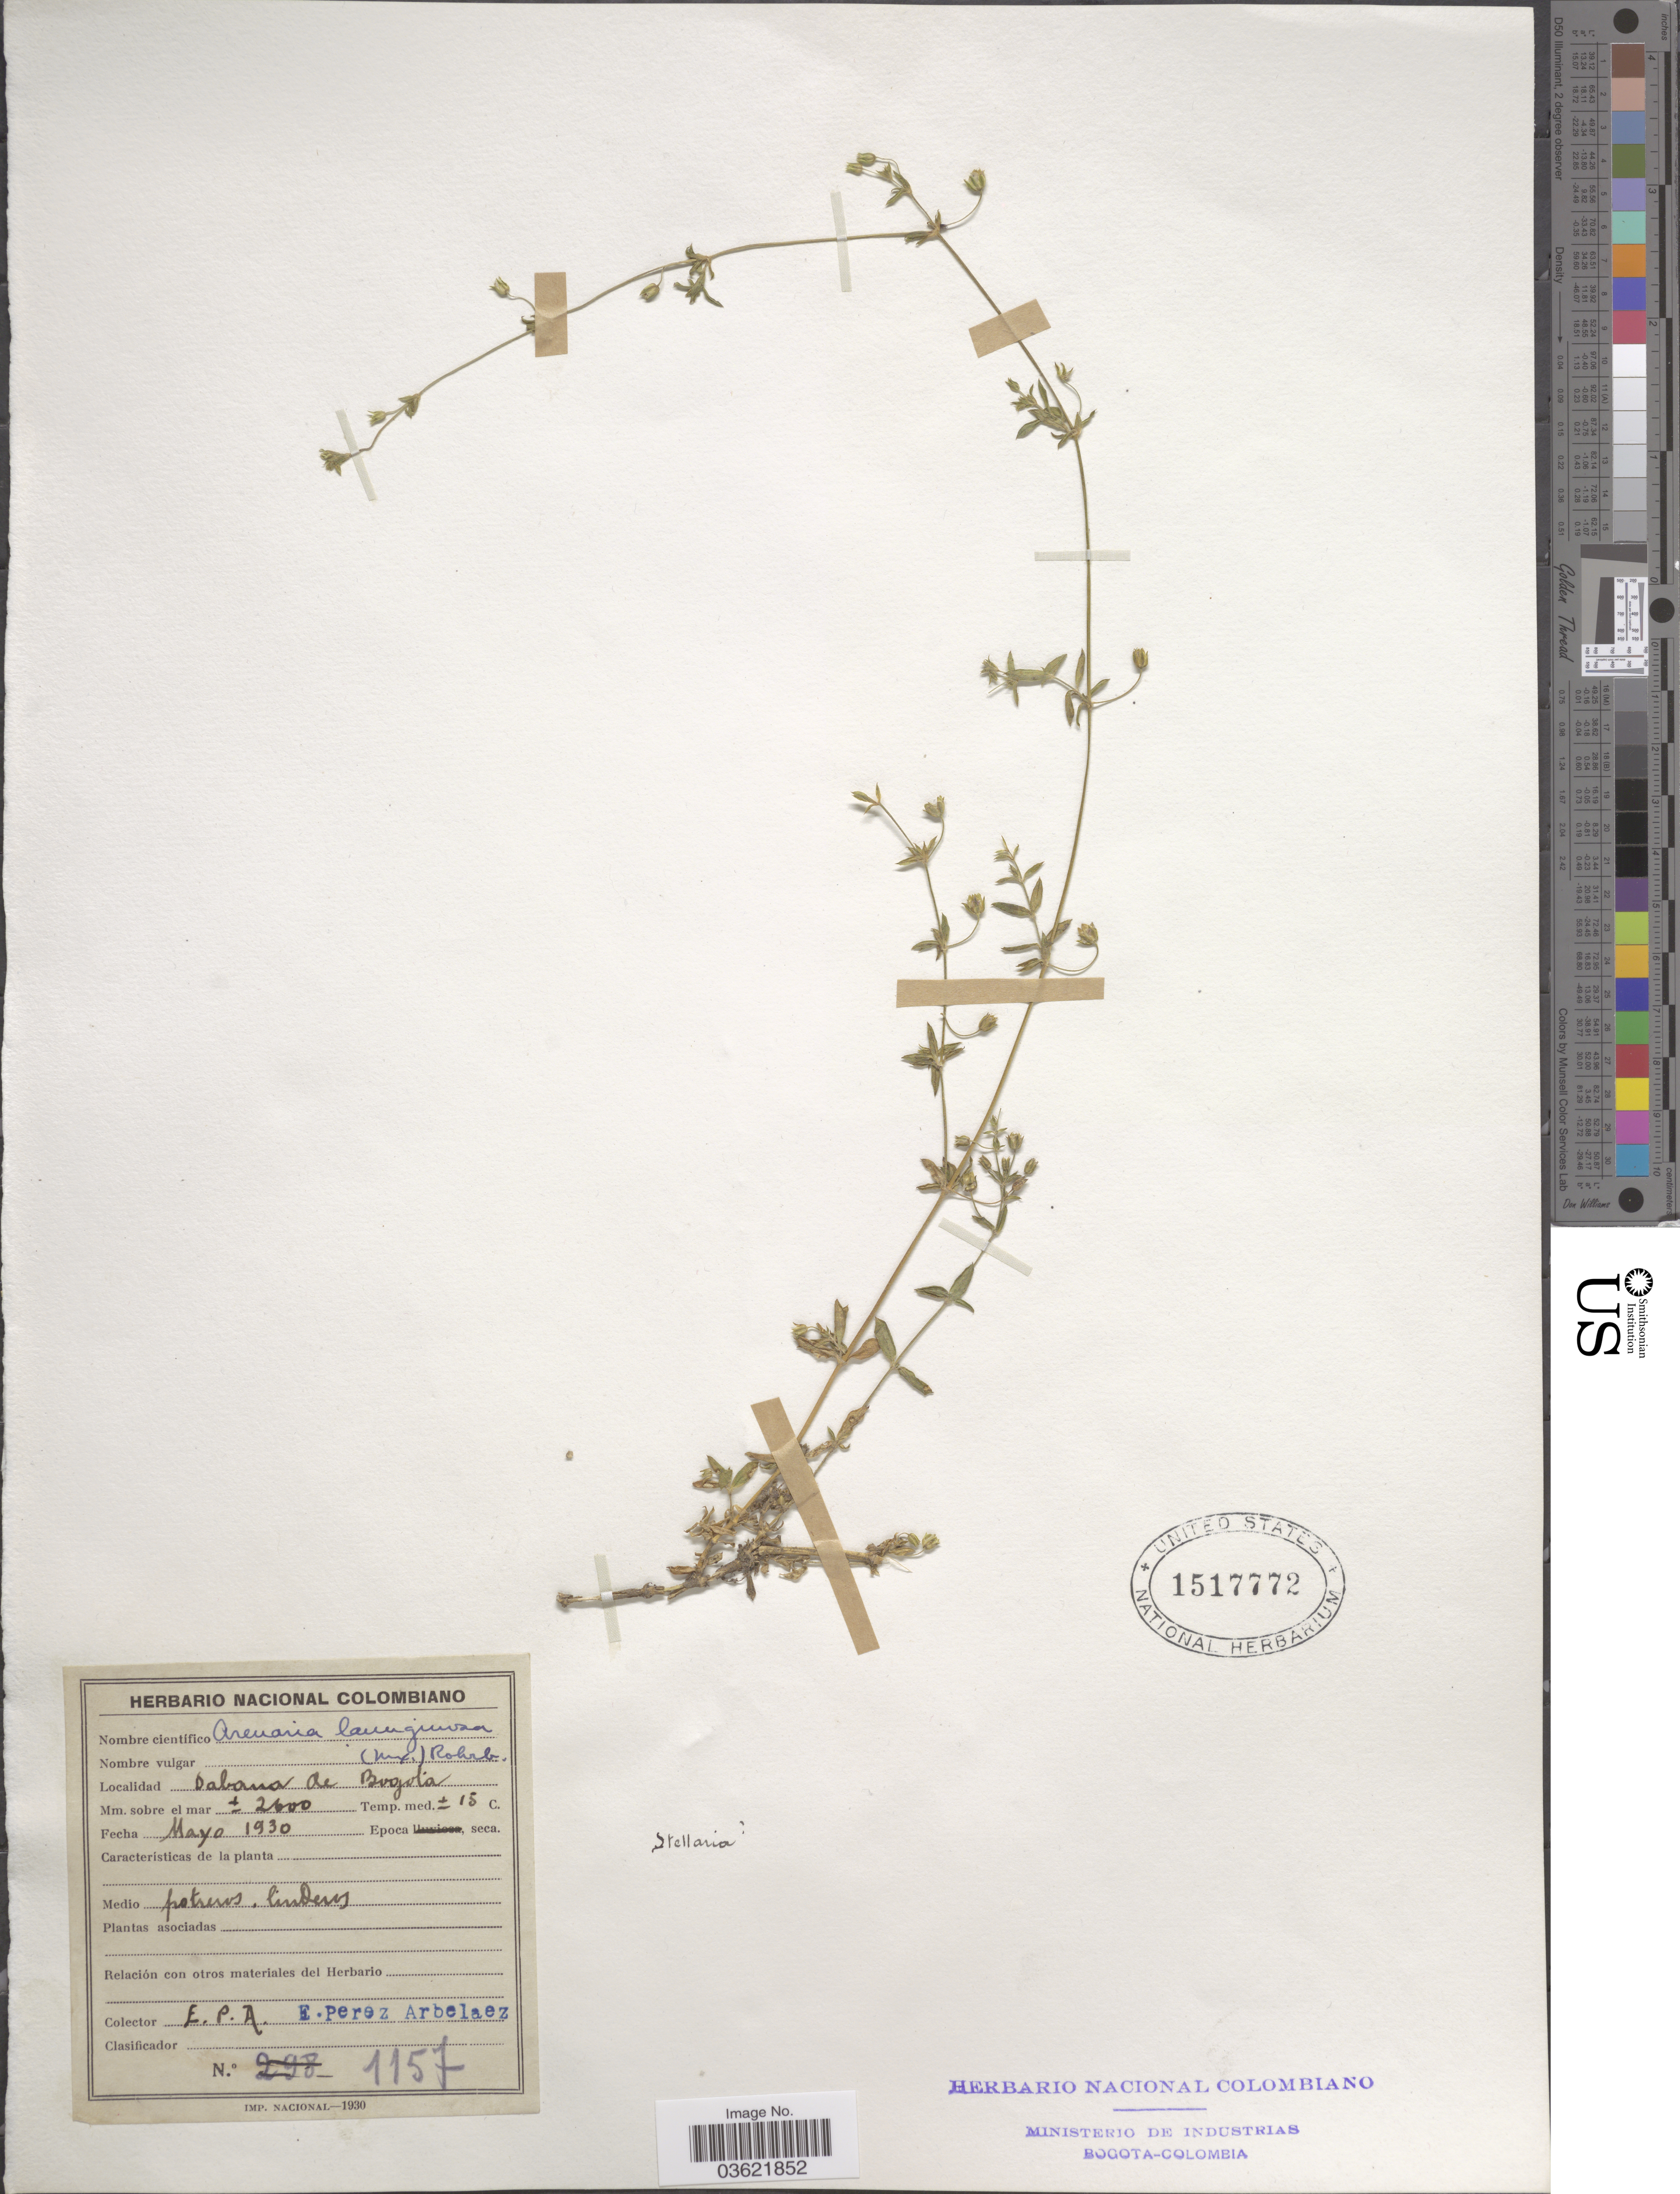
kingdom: Plantae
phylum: Tracheophyta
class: Magnoliopsida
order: Caryophyllales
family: Caryophyllaceae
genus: Arenaria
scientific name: Arenaria lanuginosa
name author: (Michx.) Rohrb.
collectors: E. Pérez Arbeláez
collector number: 1157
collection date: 1930-05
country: Colombia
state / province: Bogota D.C.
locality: Sabana de Bogota.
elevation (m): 2600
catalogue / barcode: US 1517772